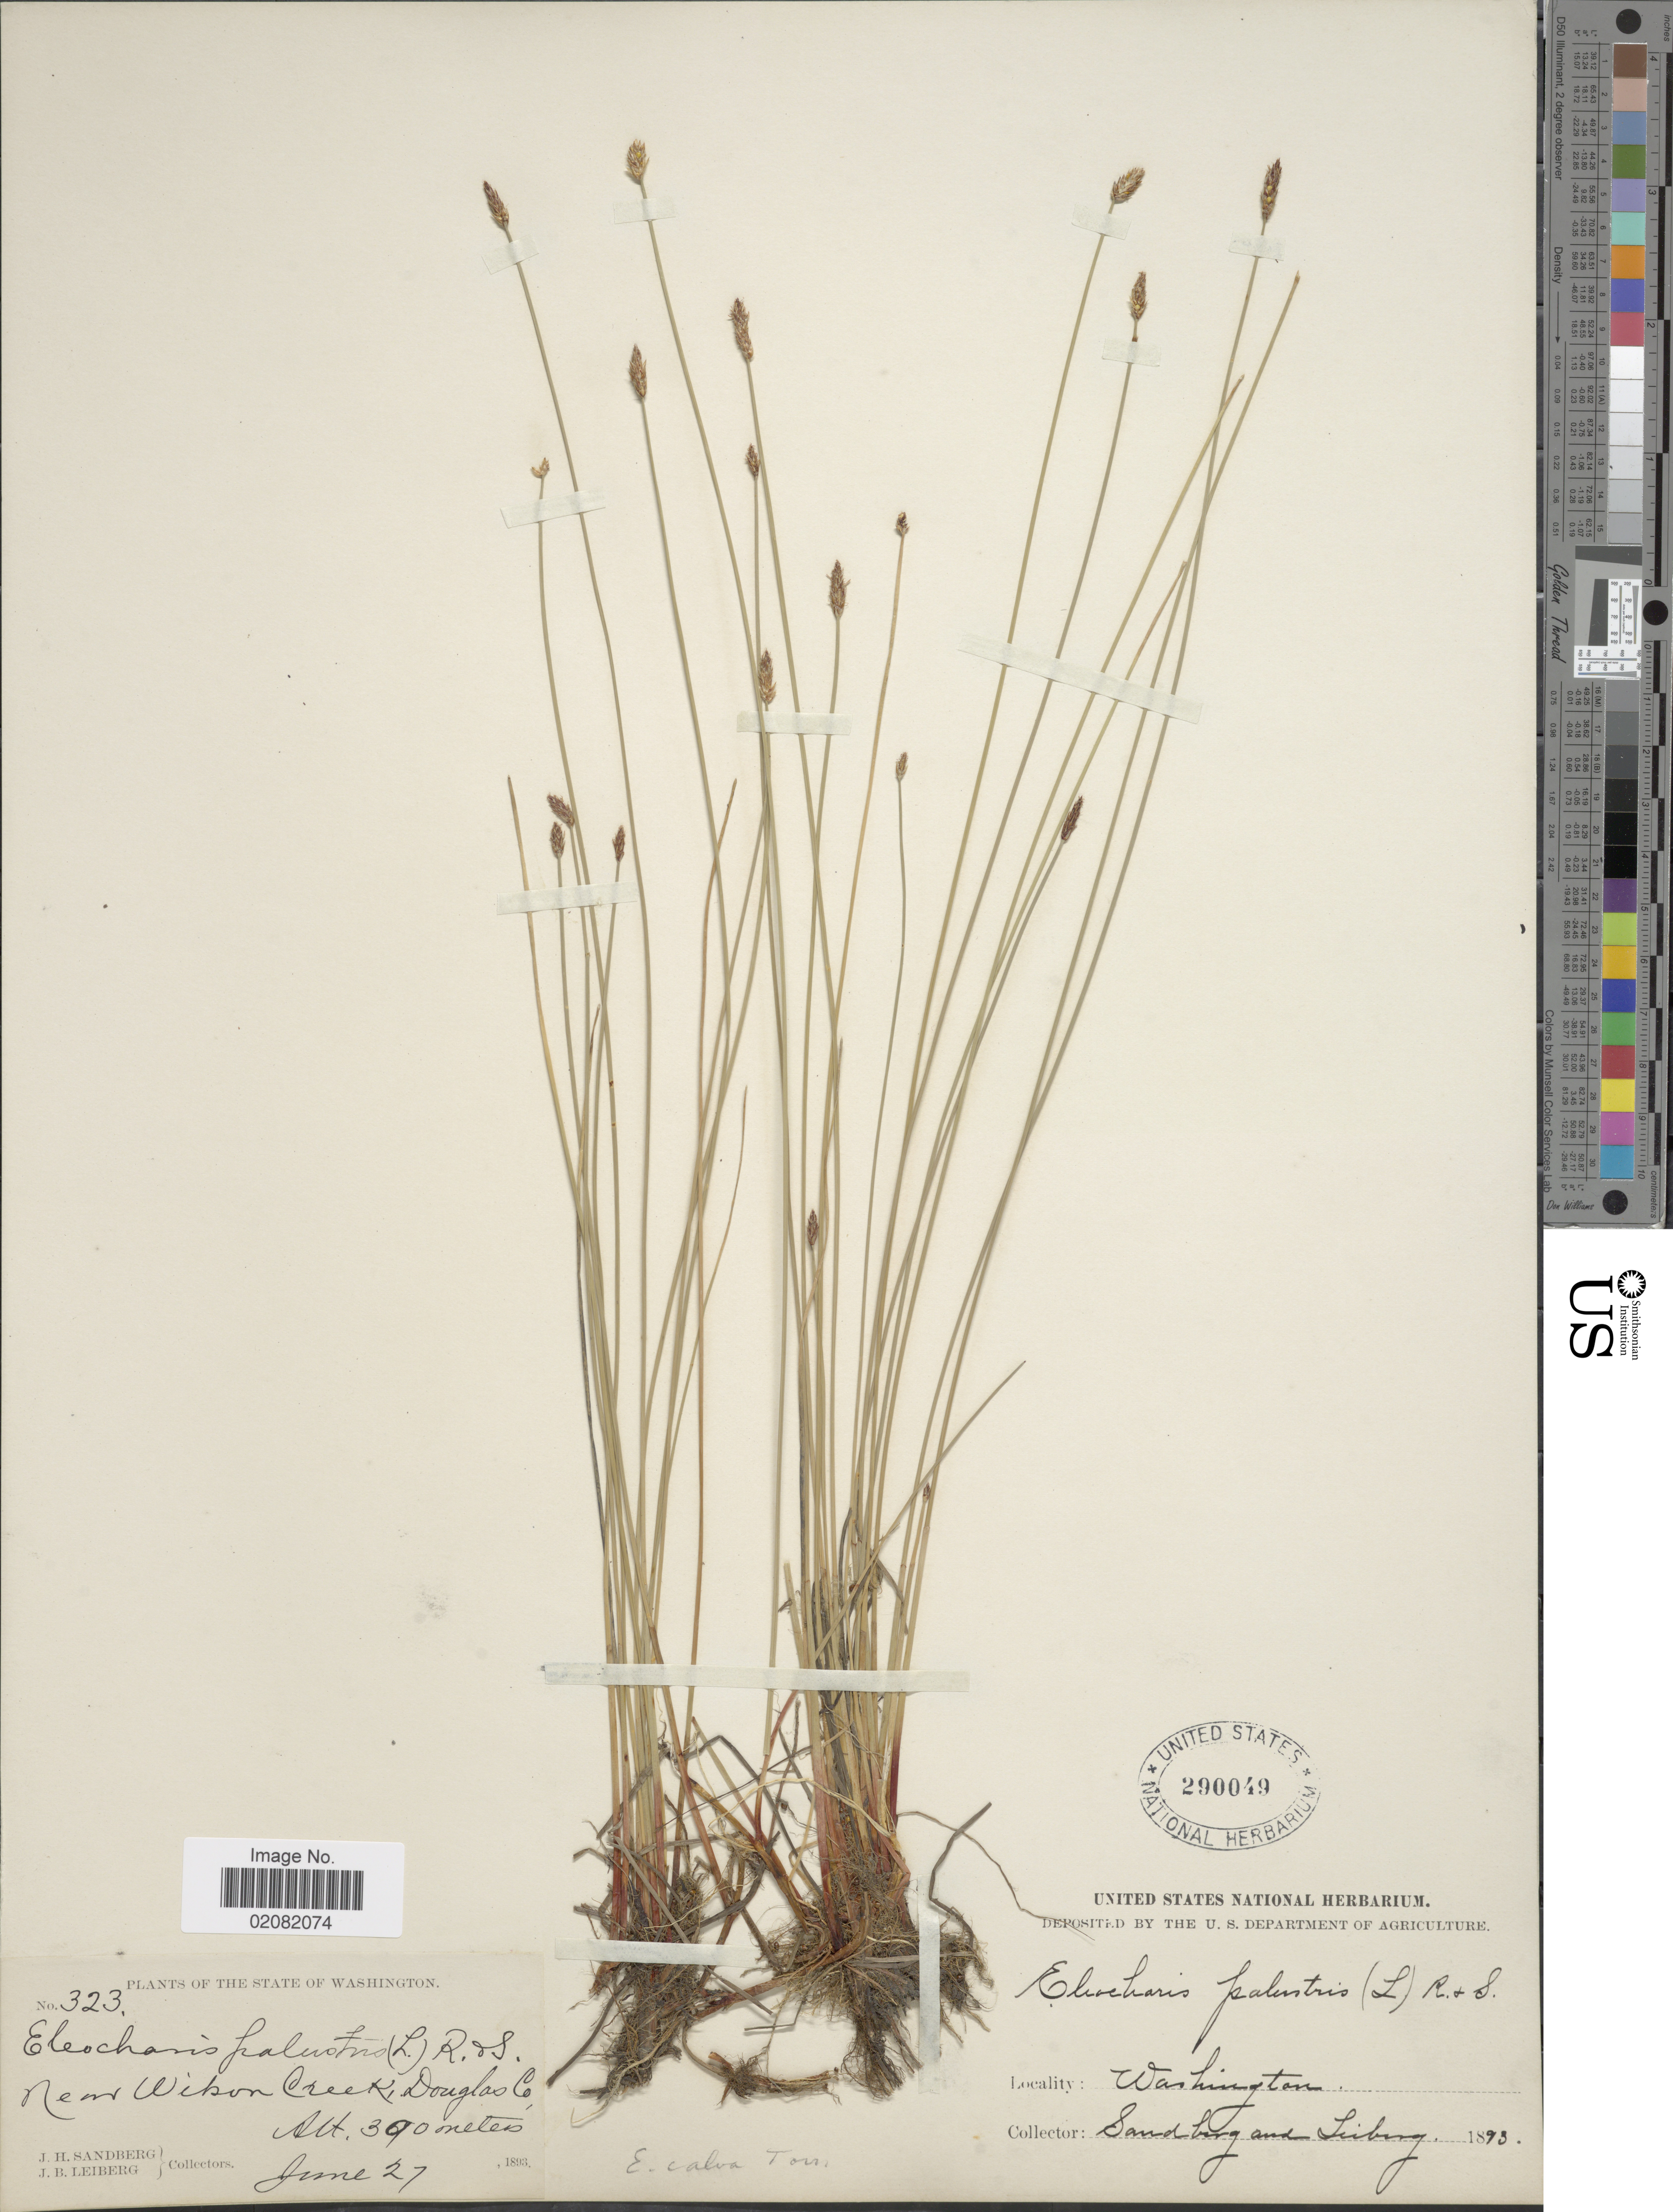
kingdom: Plantae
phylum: Tracheophyta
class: Liliopsida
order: Poales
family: Cyperaceae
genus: Eleocharis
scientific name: Eleocharis erythropoda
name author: Steud.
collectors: J. H. Sandberg & J. B. Leiberg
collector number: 323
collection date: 1893-06-27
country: United States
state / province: Washington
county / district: Douglas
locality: Near Wikon Creek, Douglas Co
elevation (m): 390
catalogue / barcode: US 290049